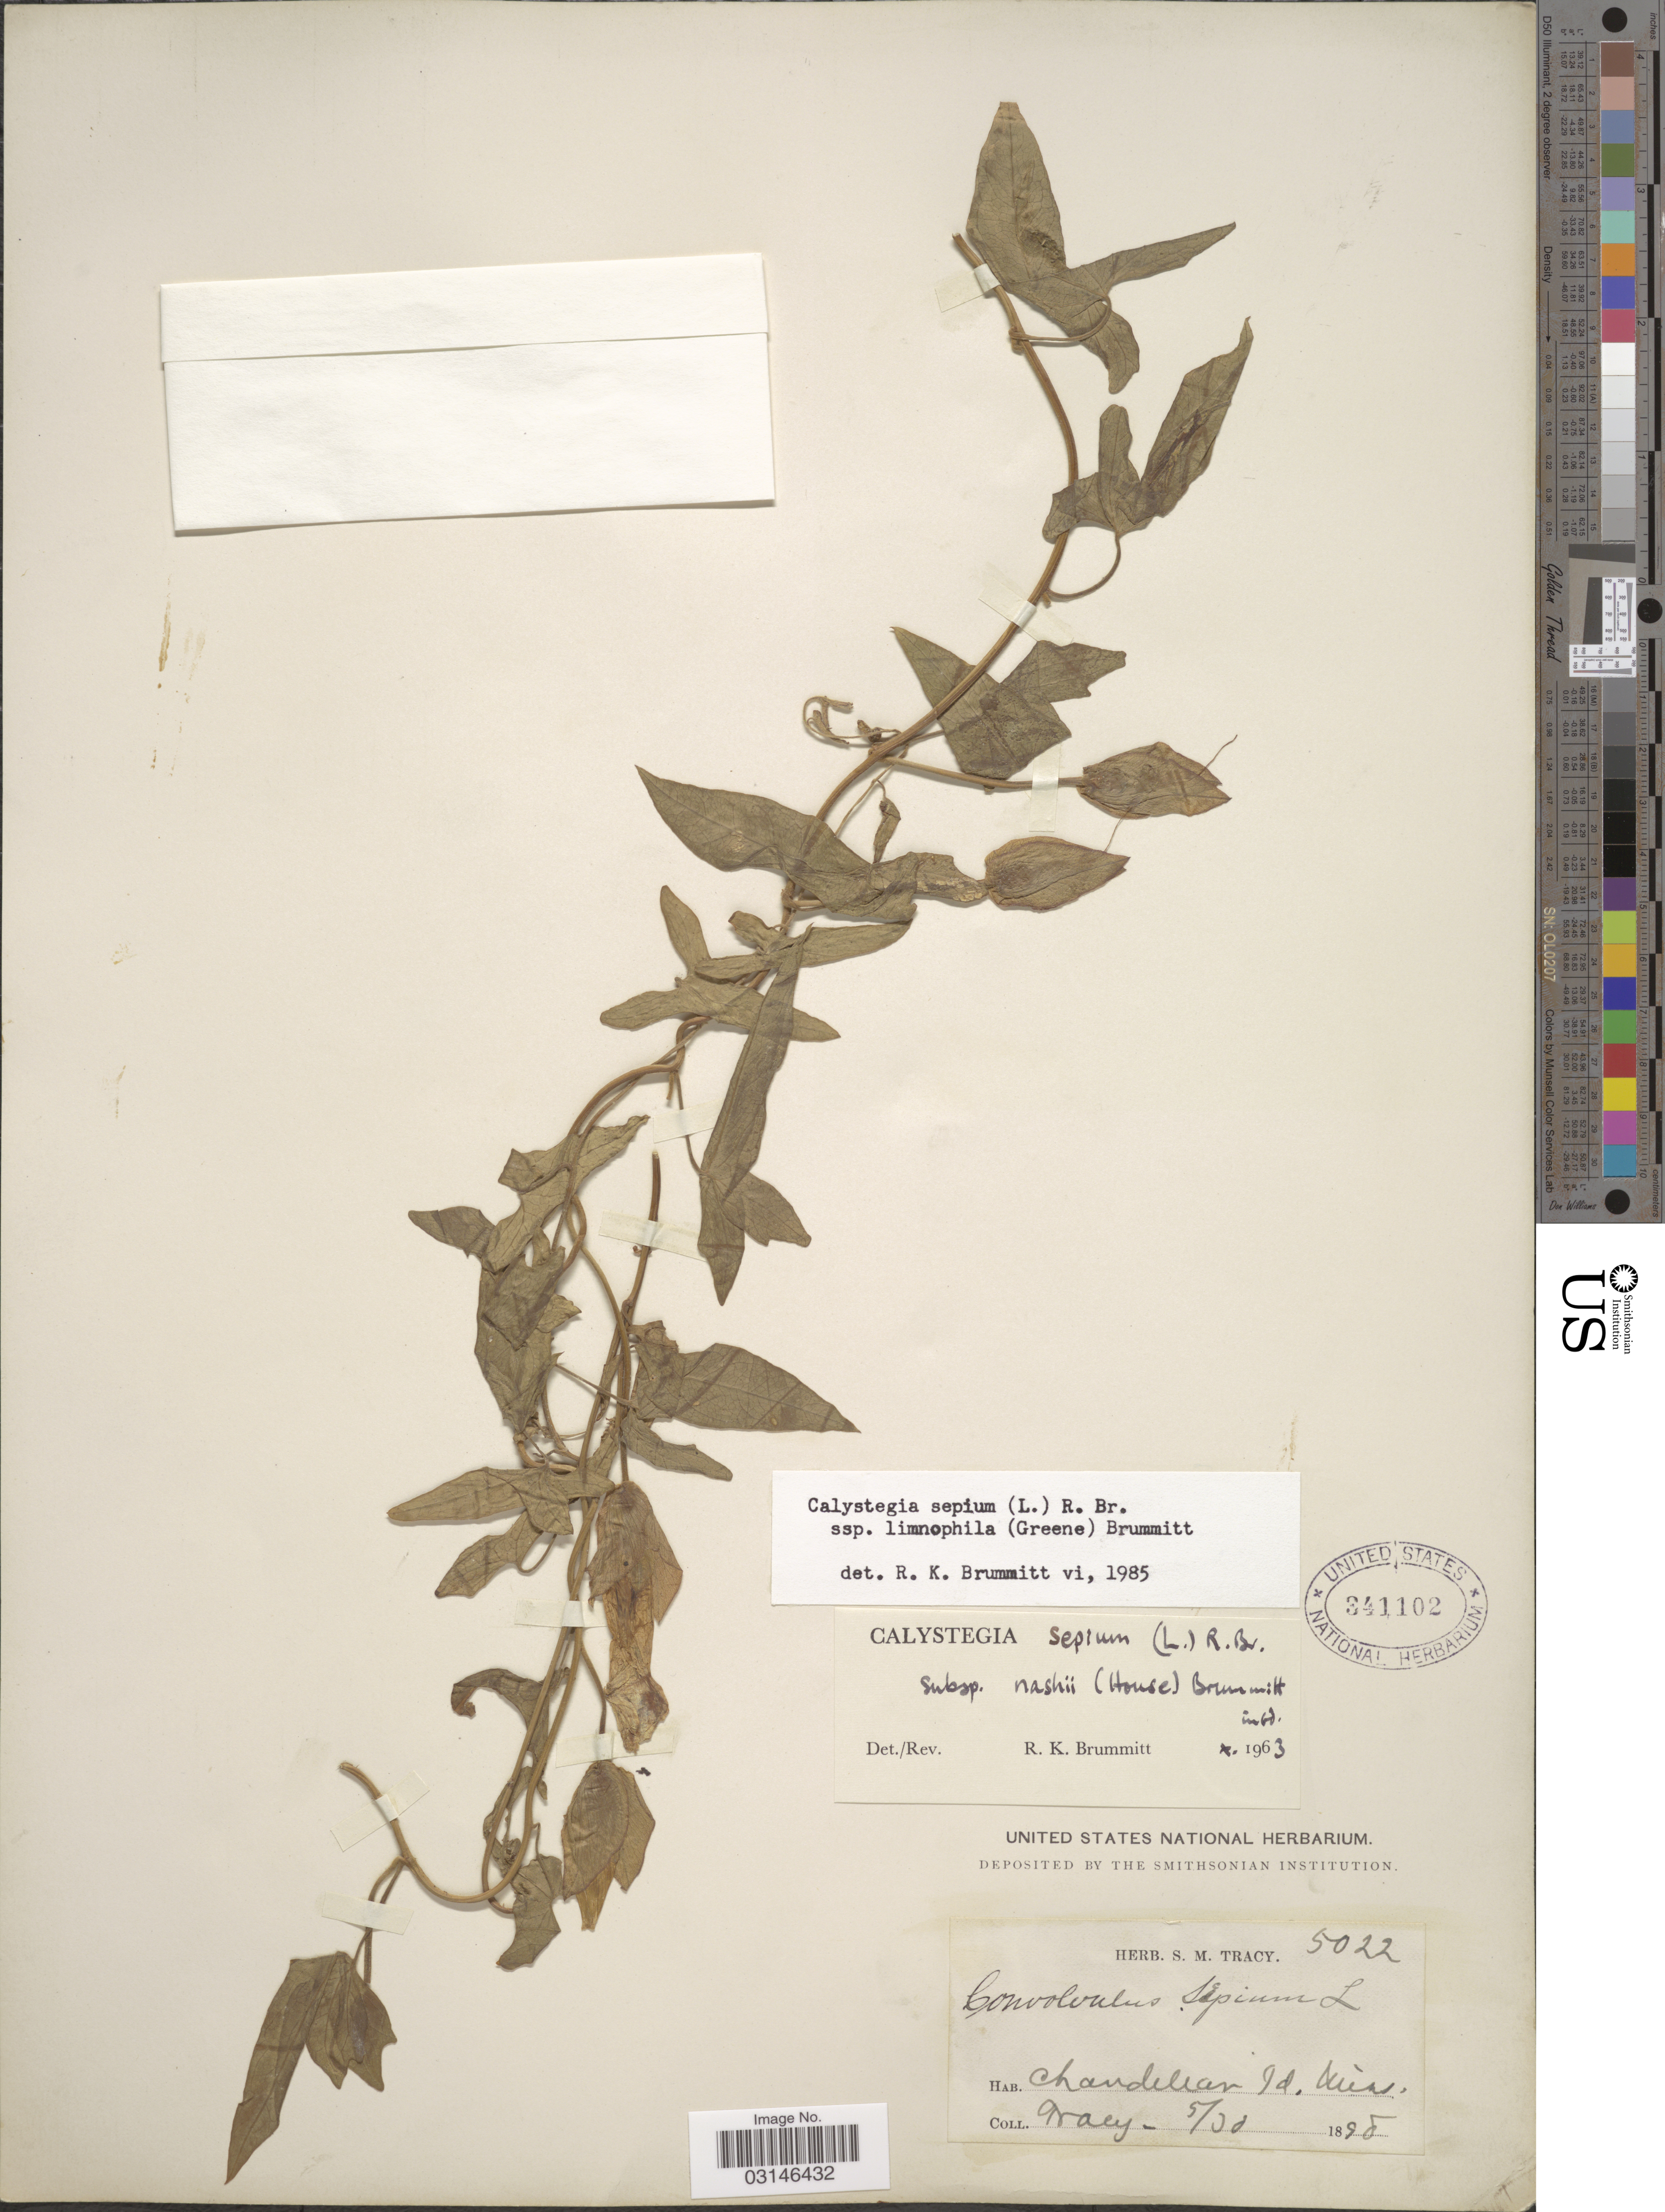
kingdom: Plantae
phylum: Tracheophyta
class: Magnoliopsida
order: Solanales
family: Convolvulaceae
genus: Calystegia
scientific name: Calystegia sepium subsp. limnophila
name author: (Greene) Brummitt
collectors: S. M. Tracy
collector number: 5022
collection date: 1898-05-30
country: United States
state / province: Minnesota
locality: Chandeleur Id., Minn.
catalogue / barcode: US 341102